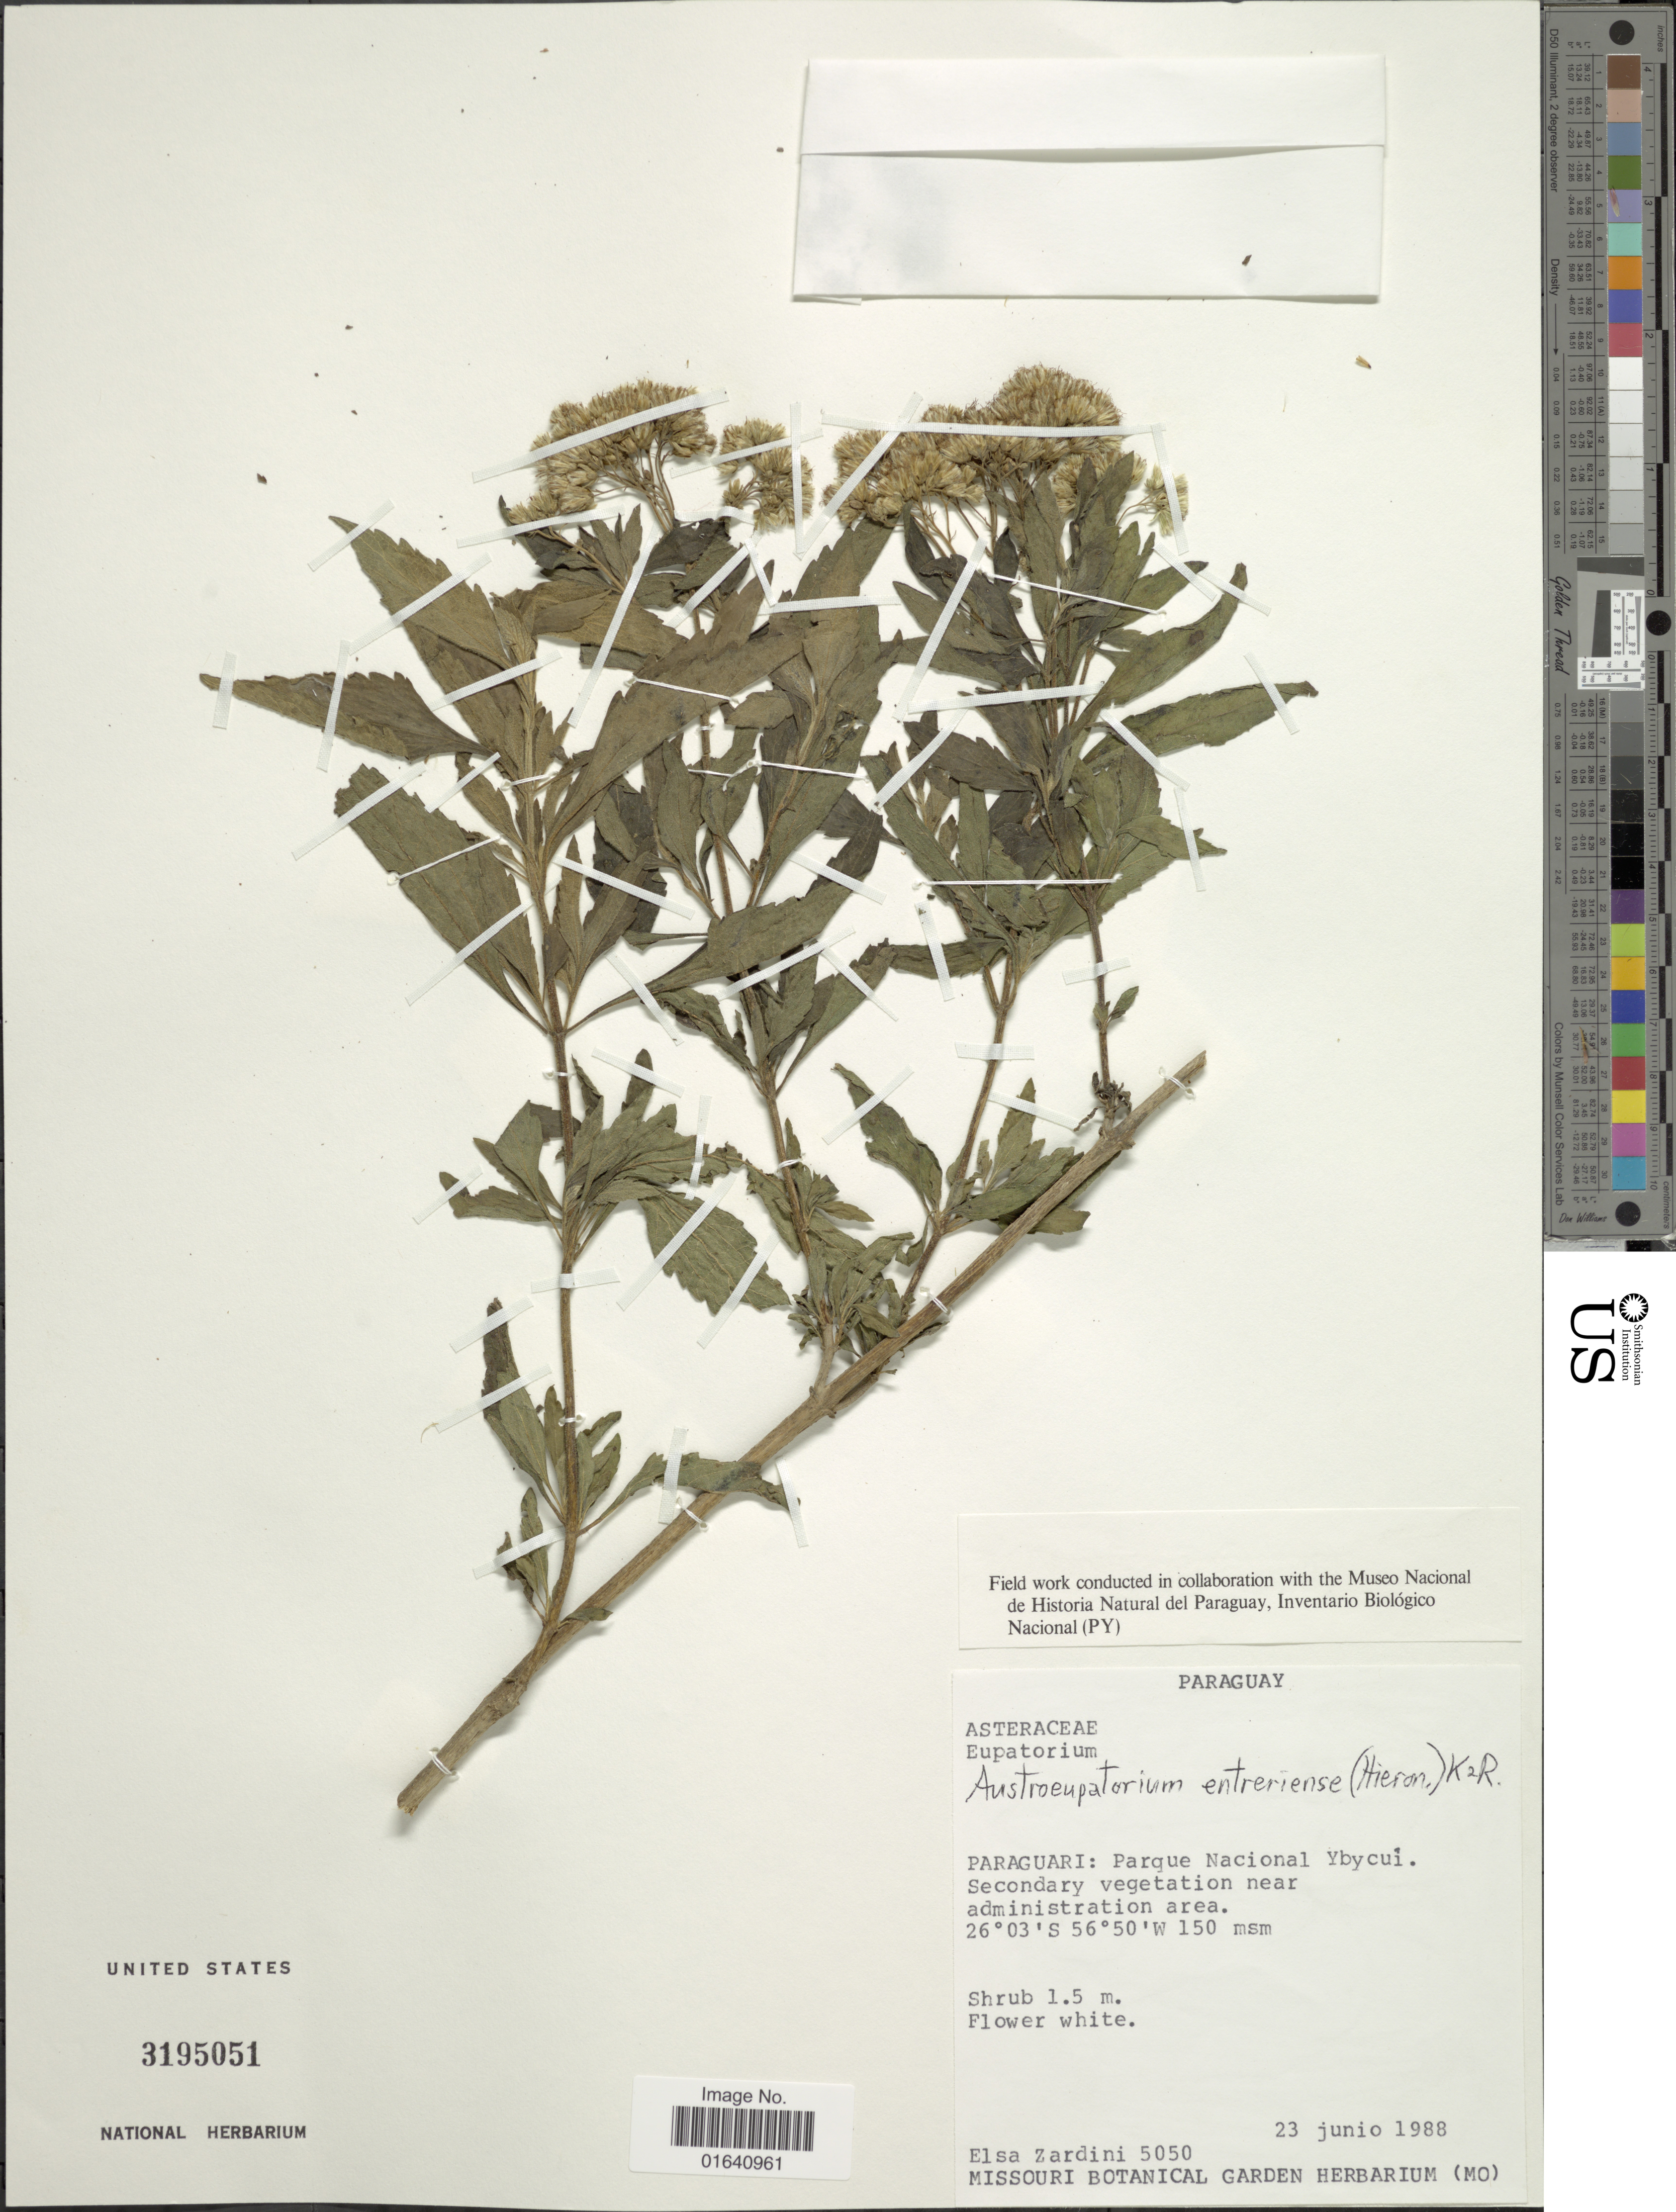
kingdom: Plantae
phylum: Tracheophyta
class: Magnoliopsida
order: Asterales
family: Asteraceae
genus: Austroeupatorium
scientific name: Austroeupatorium entreriense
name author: (Hieron.) R.M. King & H. Rob.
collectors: E. M. Zardini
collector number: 5050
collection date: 1988-06-23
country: Paraguay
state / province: Paraguari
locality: Parque Nacional Ybycuí. Secondary vegetation near administration area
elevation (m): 150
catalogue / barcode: US 3195051